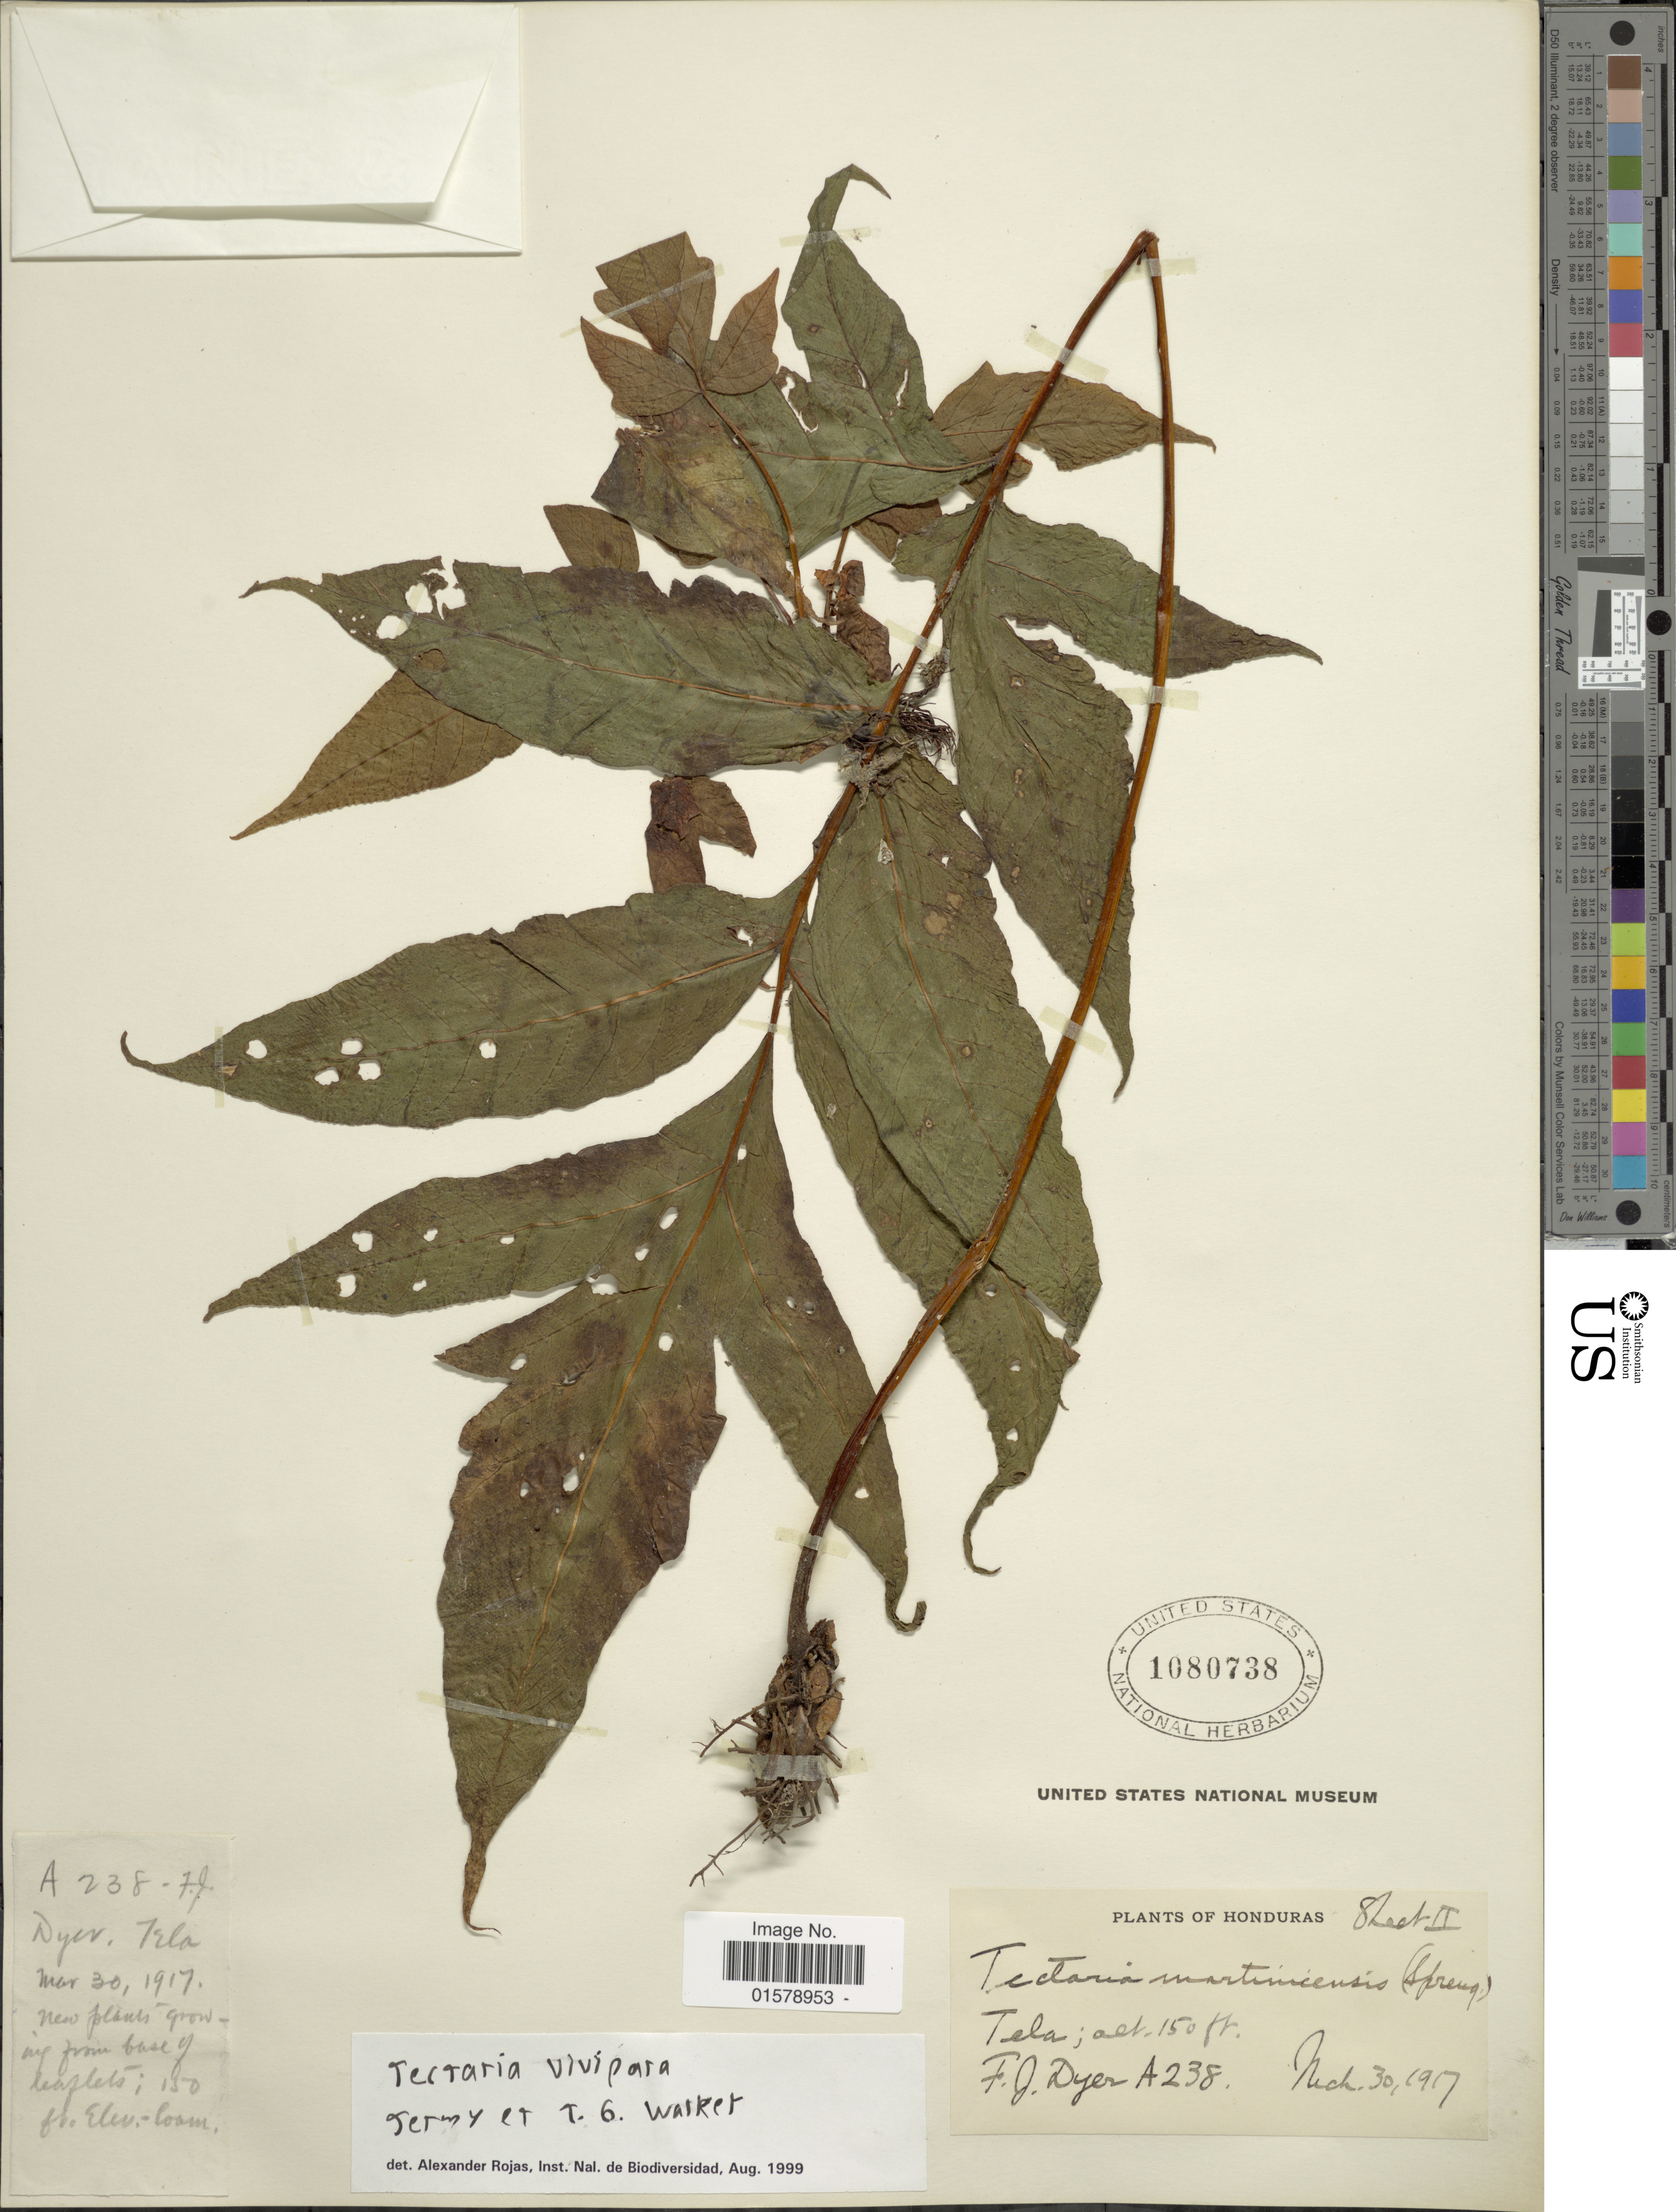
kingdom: Plantae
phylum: Tracheophyta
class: Polypodiopsida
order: Polypodiales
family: Tectariaceae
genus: Tectaria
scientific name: Tectaria vivipara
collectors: F. J. Dyer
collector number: A238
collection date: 1917-03-30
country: Honduras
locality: Tela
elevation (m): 46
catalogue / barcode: US 1080738